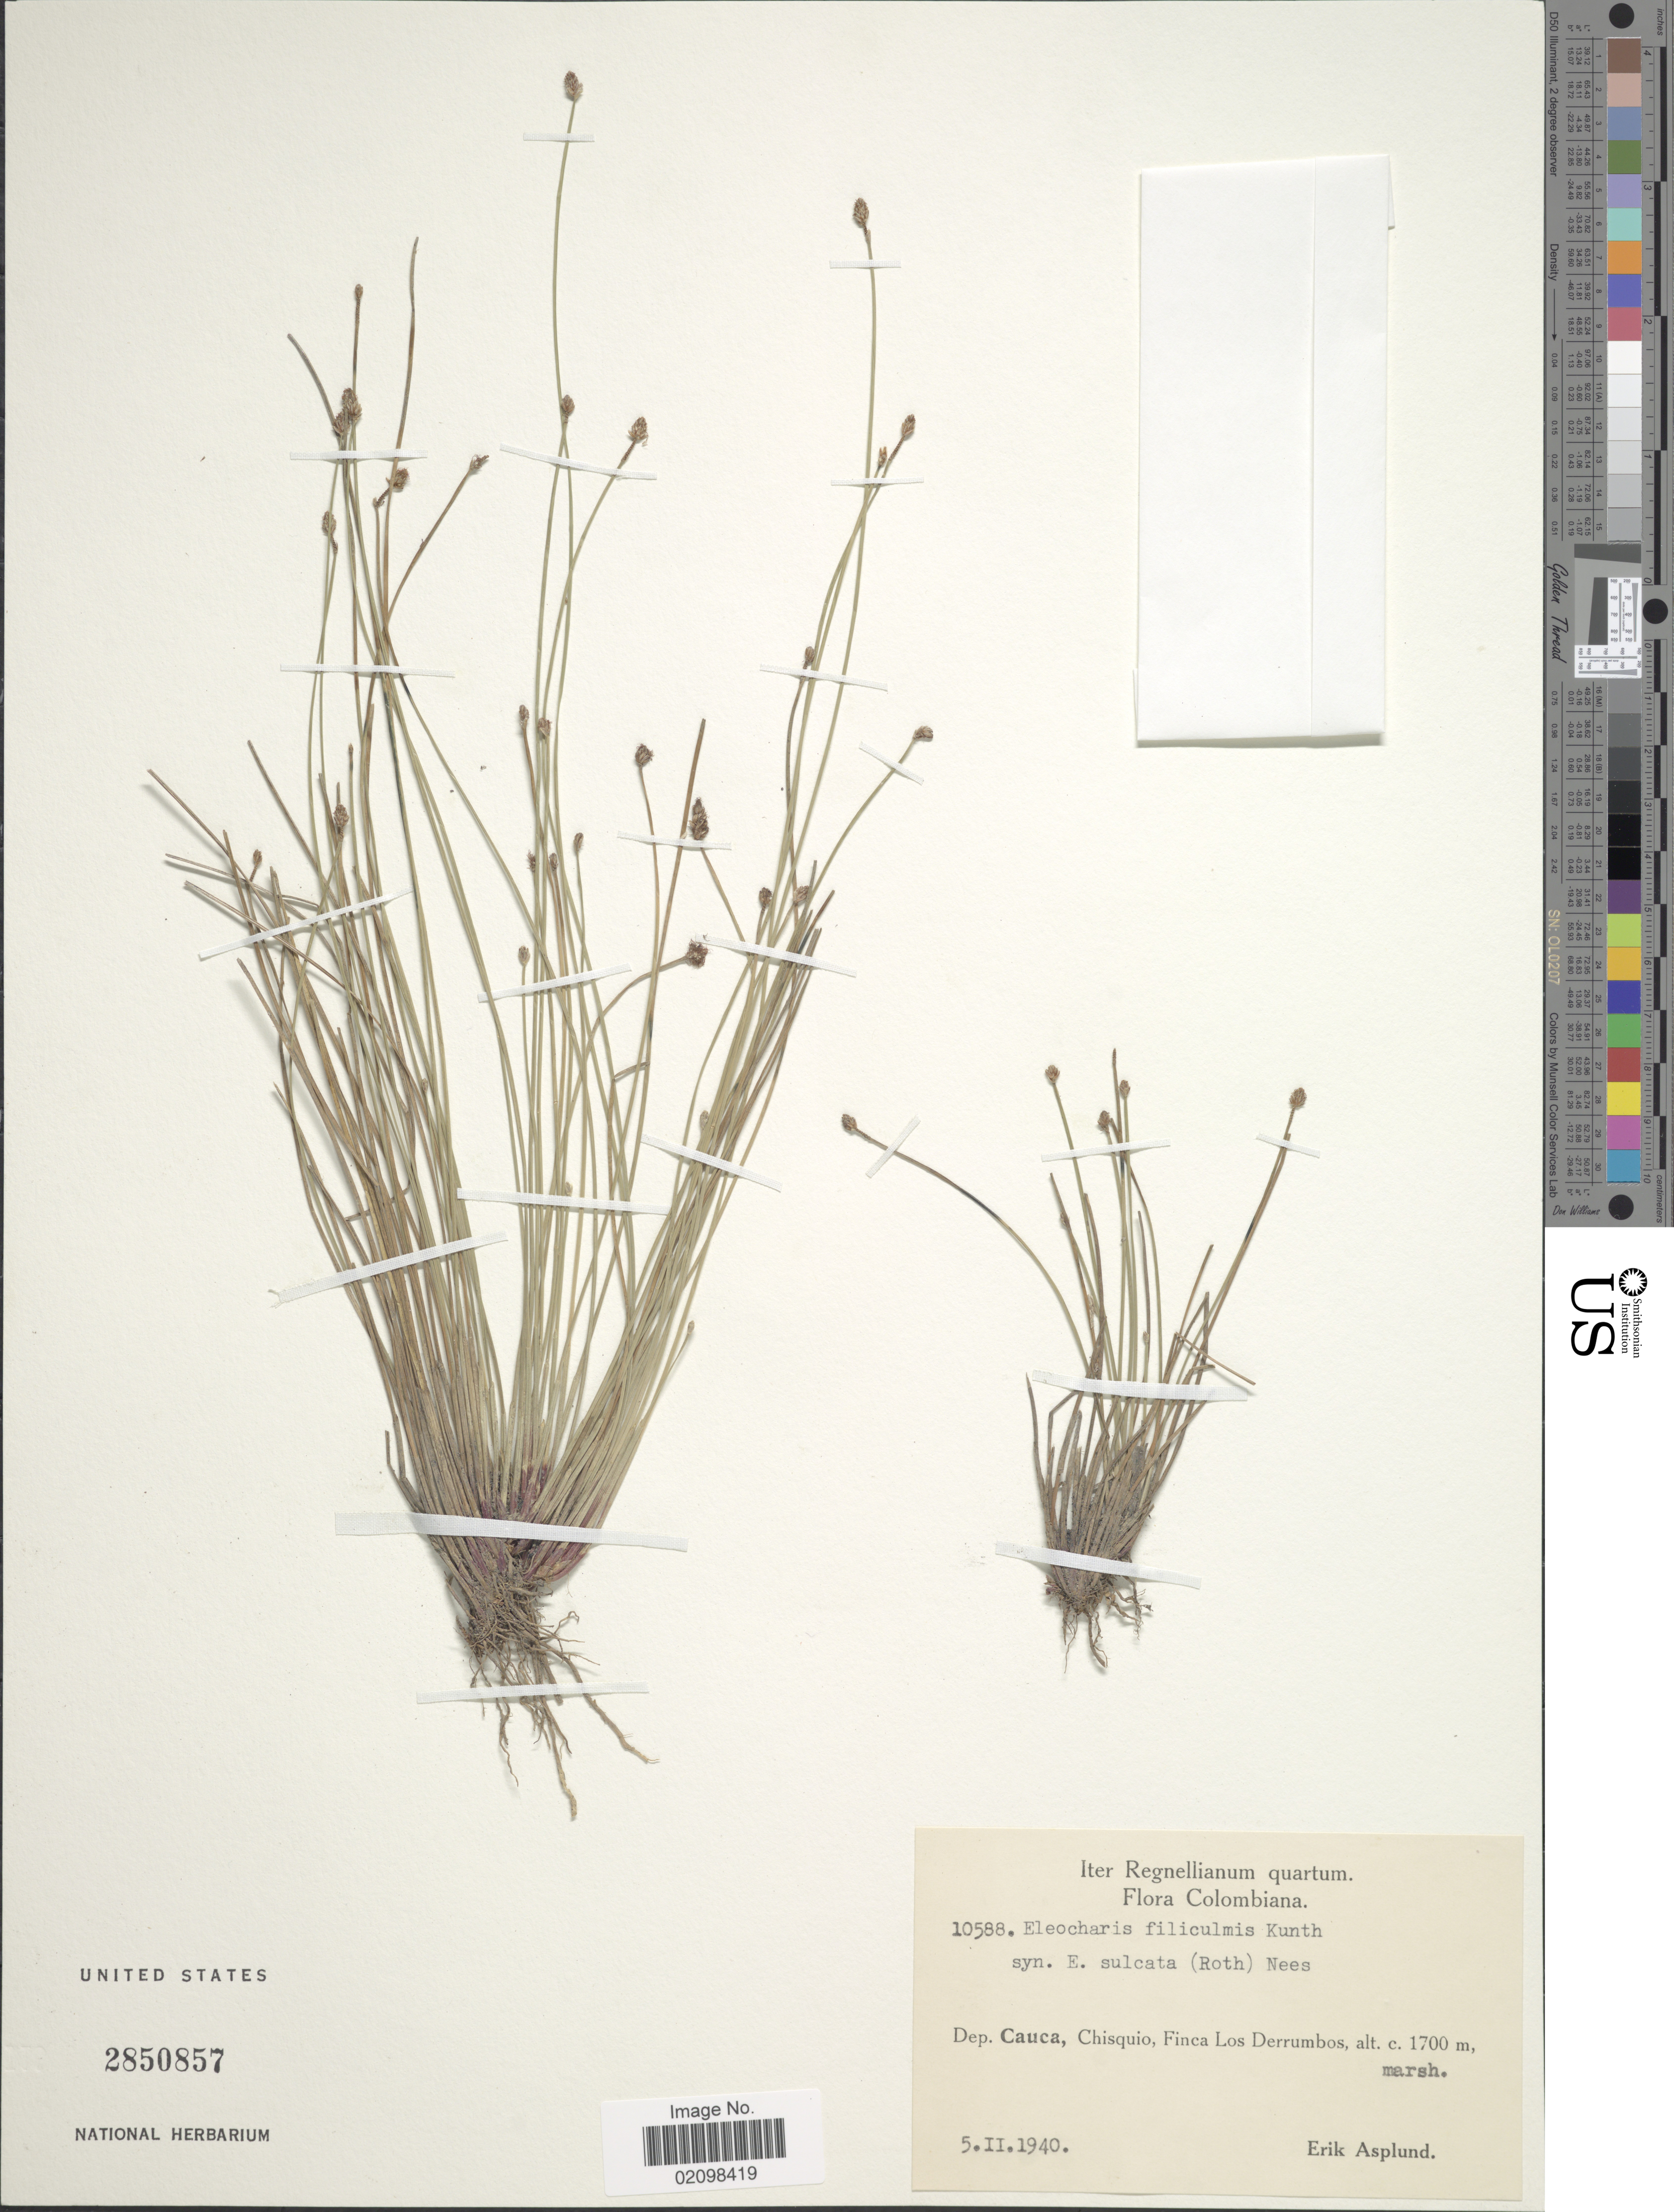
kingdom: Plantae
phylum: Tracheophyta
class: Liliopsida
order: Poales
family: Cyperaceae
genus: Eleocharis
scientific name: Eleocharis filiculmis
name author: Kunth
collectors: E. Asplund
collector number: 10588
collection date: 1940-02-05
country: Colombia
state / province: Cauca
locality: Chisquio, Finca Los Derrumbos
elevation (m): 1700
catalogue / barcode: US 2850857